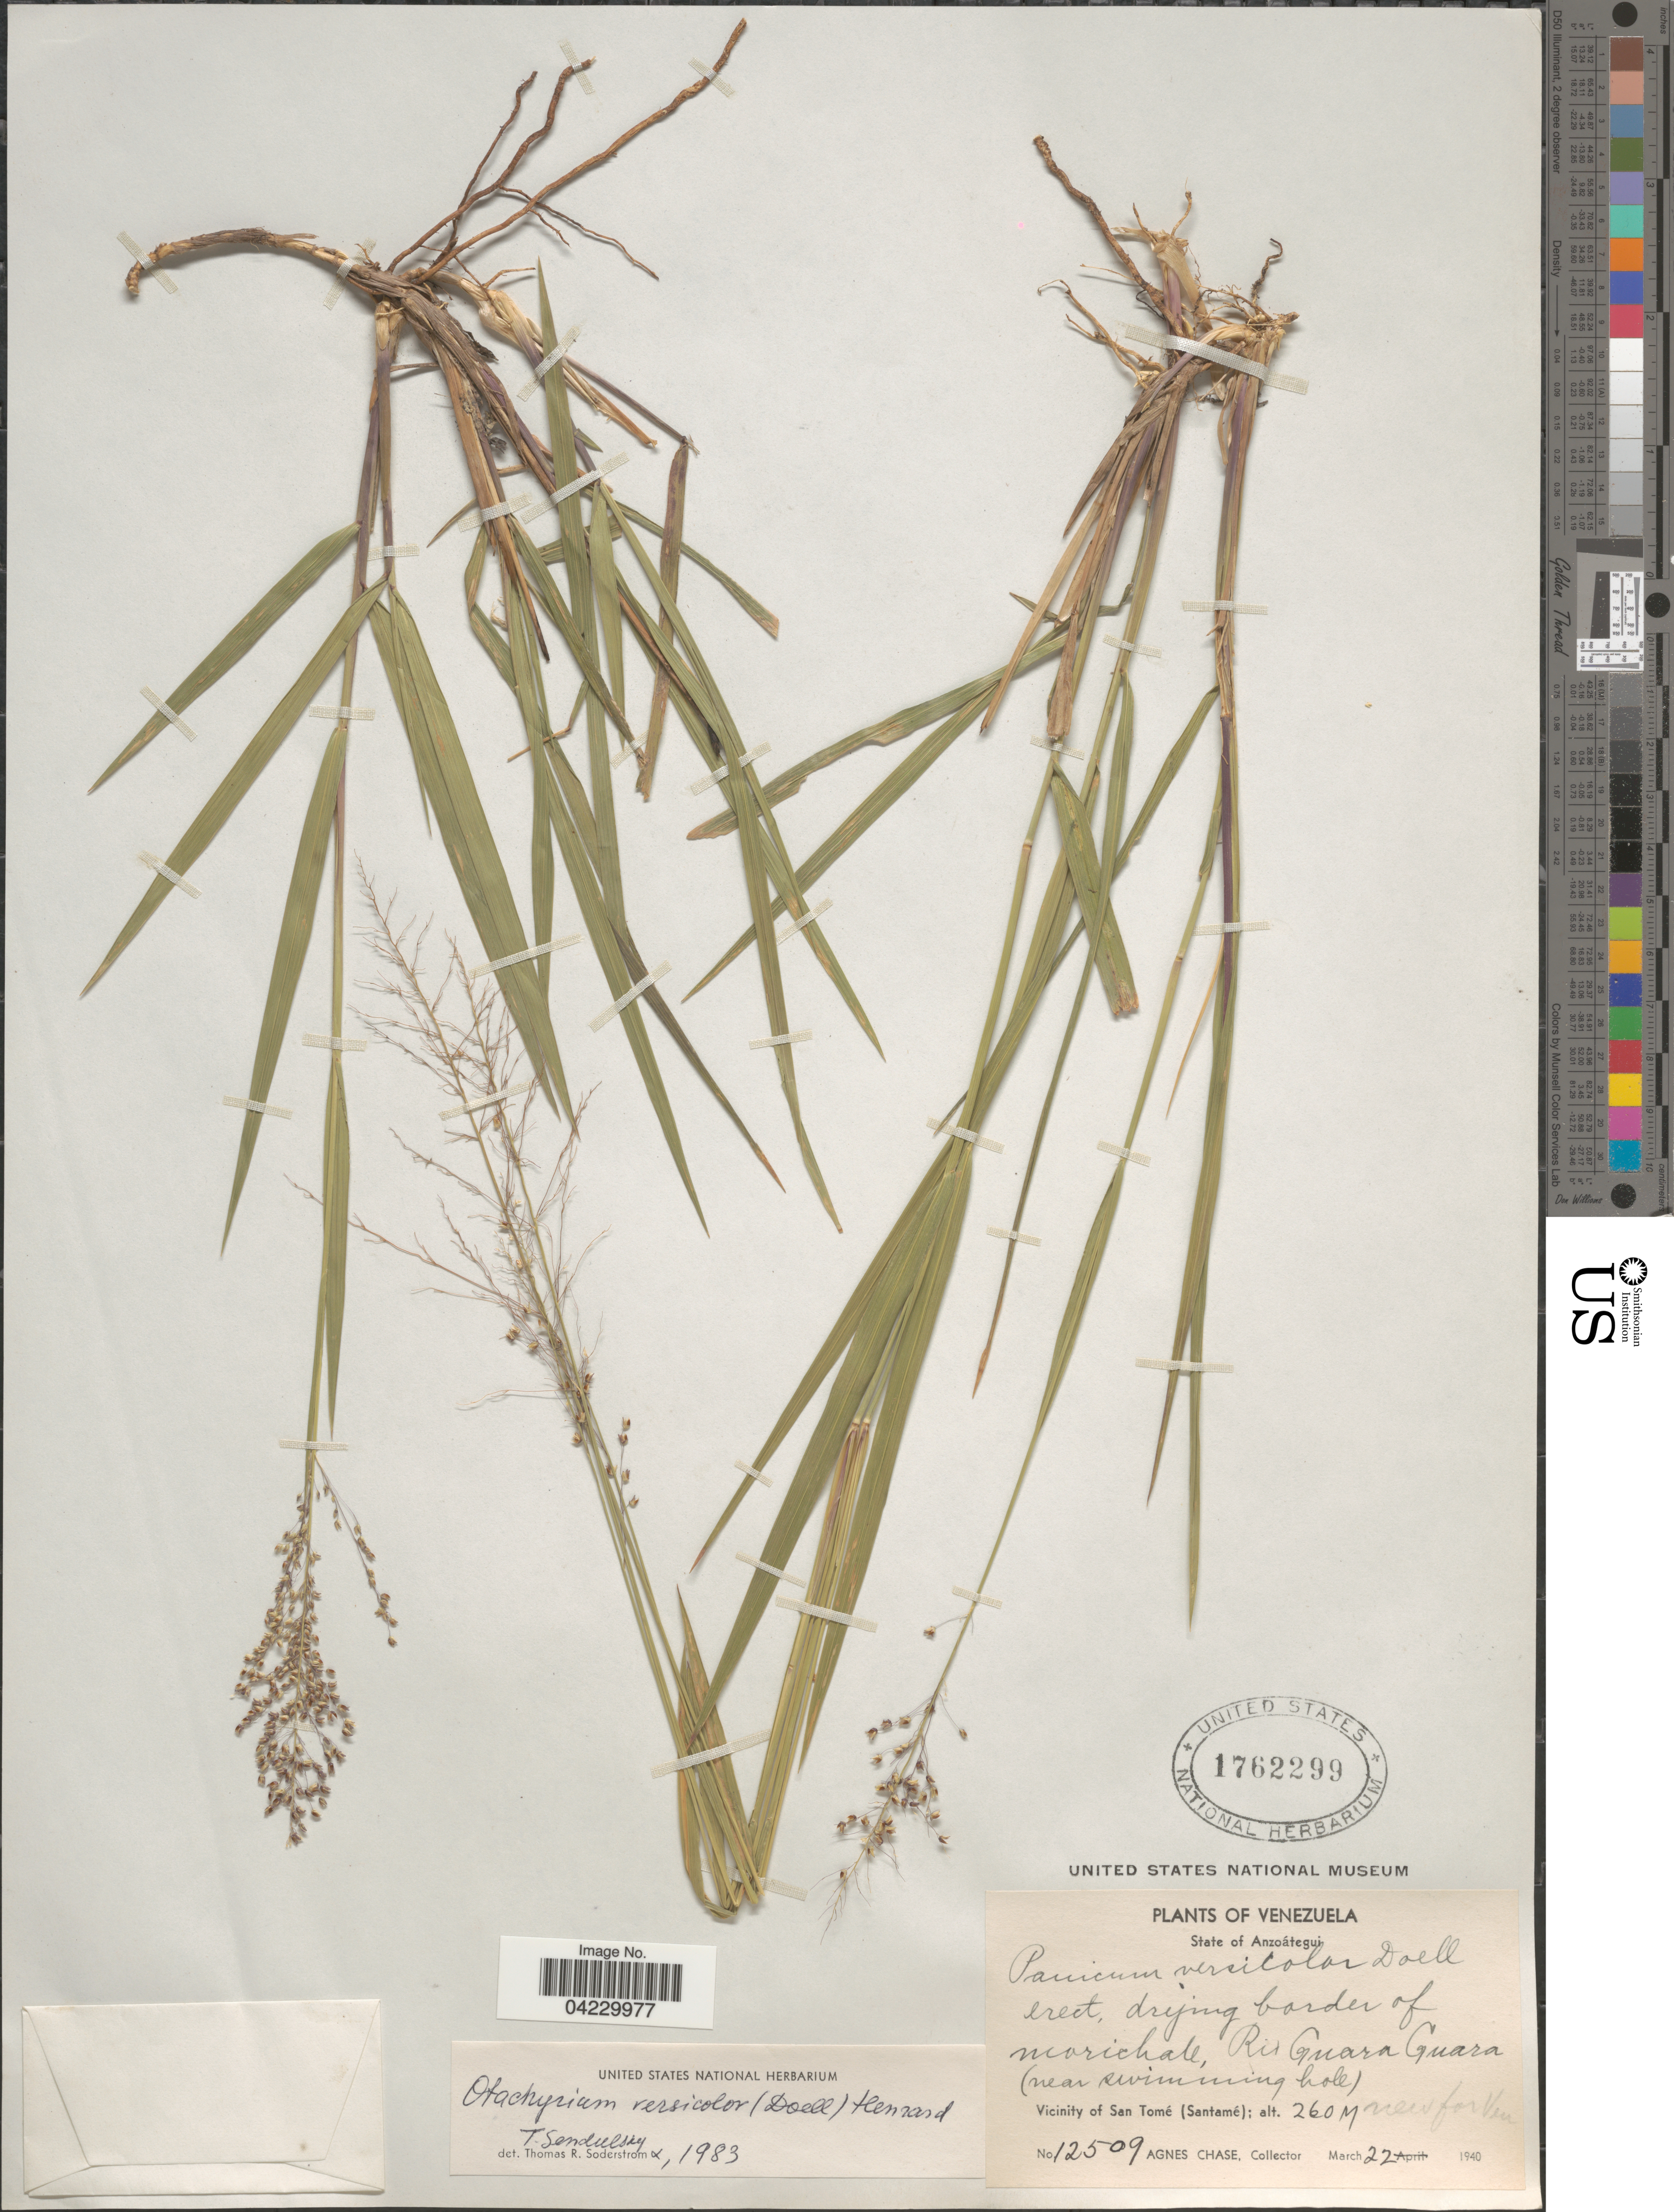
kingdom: Plantae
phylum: Tracheophyta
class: Liliopsida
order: Poales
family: Poaceae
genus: Otachyrium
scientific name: Otachyrium versicolor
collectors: A. Chase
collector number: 12509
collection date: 1940-03-22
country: Venezuela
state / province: Anzoategui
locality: Drying border of morichale, Rio Guara Guara (near swimming hole). Vicinity of San Tomé (Santamé).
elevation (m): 260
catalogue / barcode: US 1762299